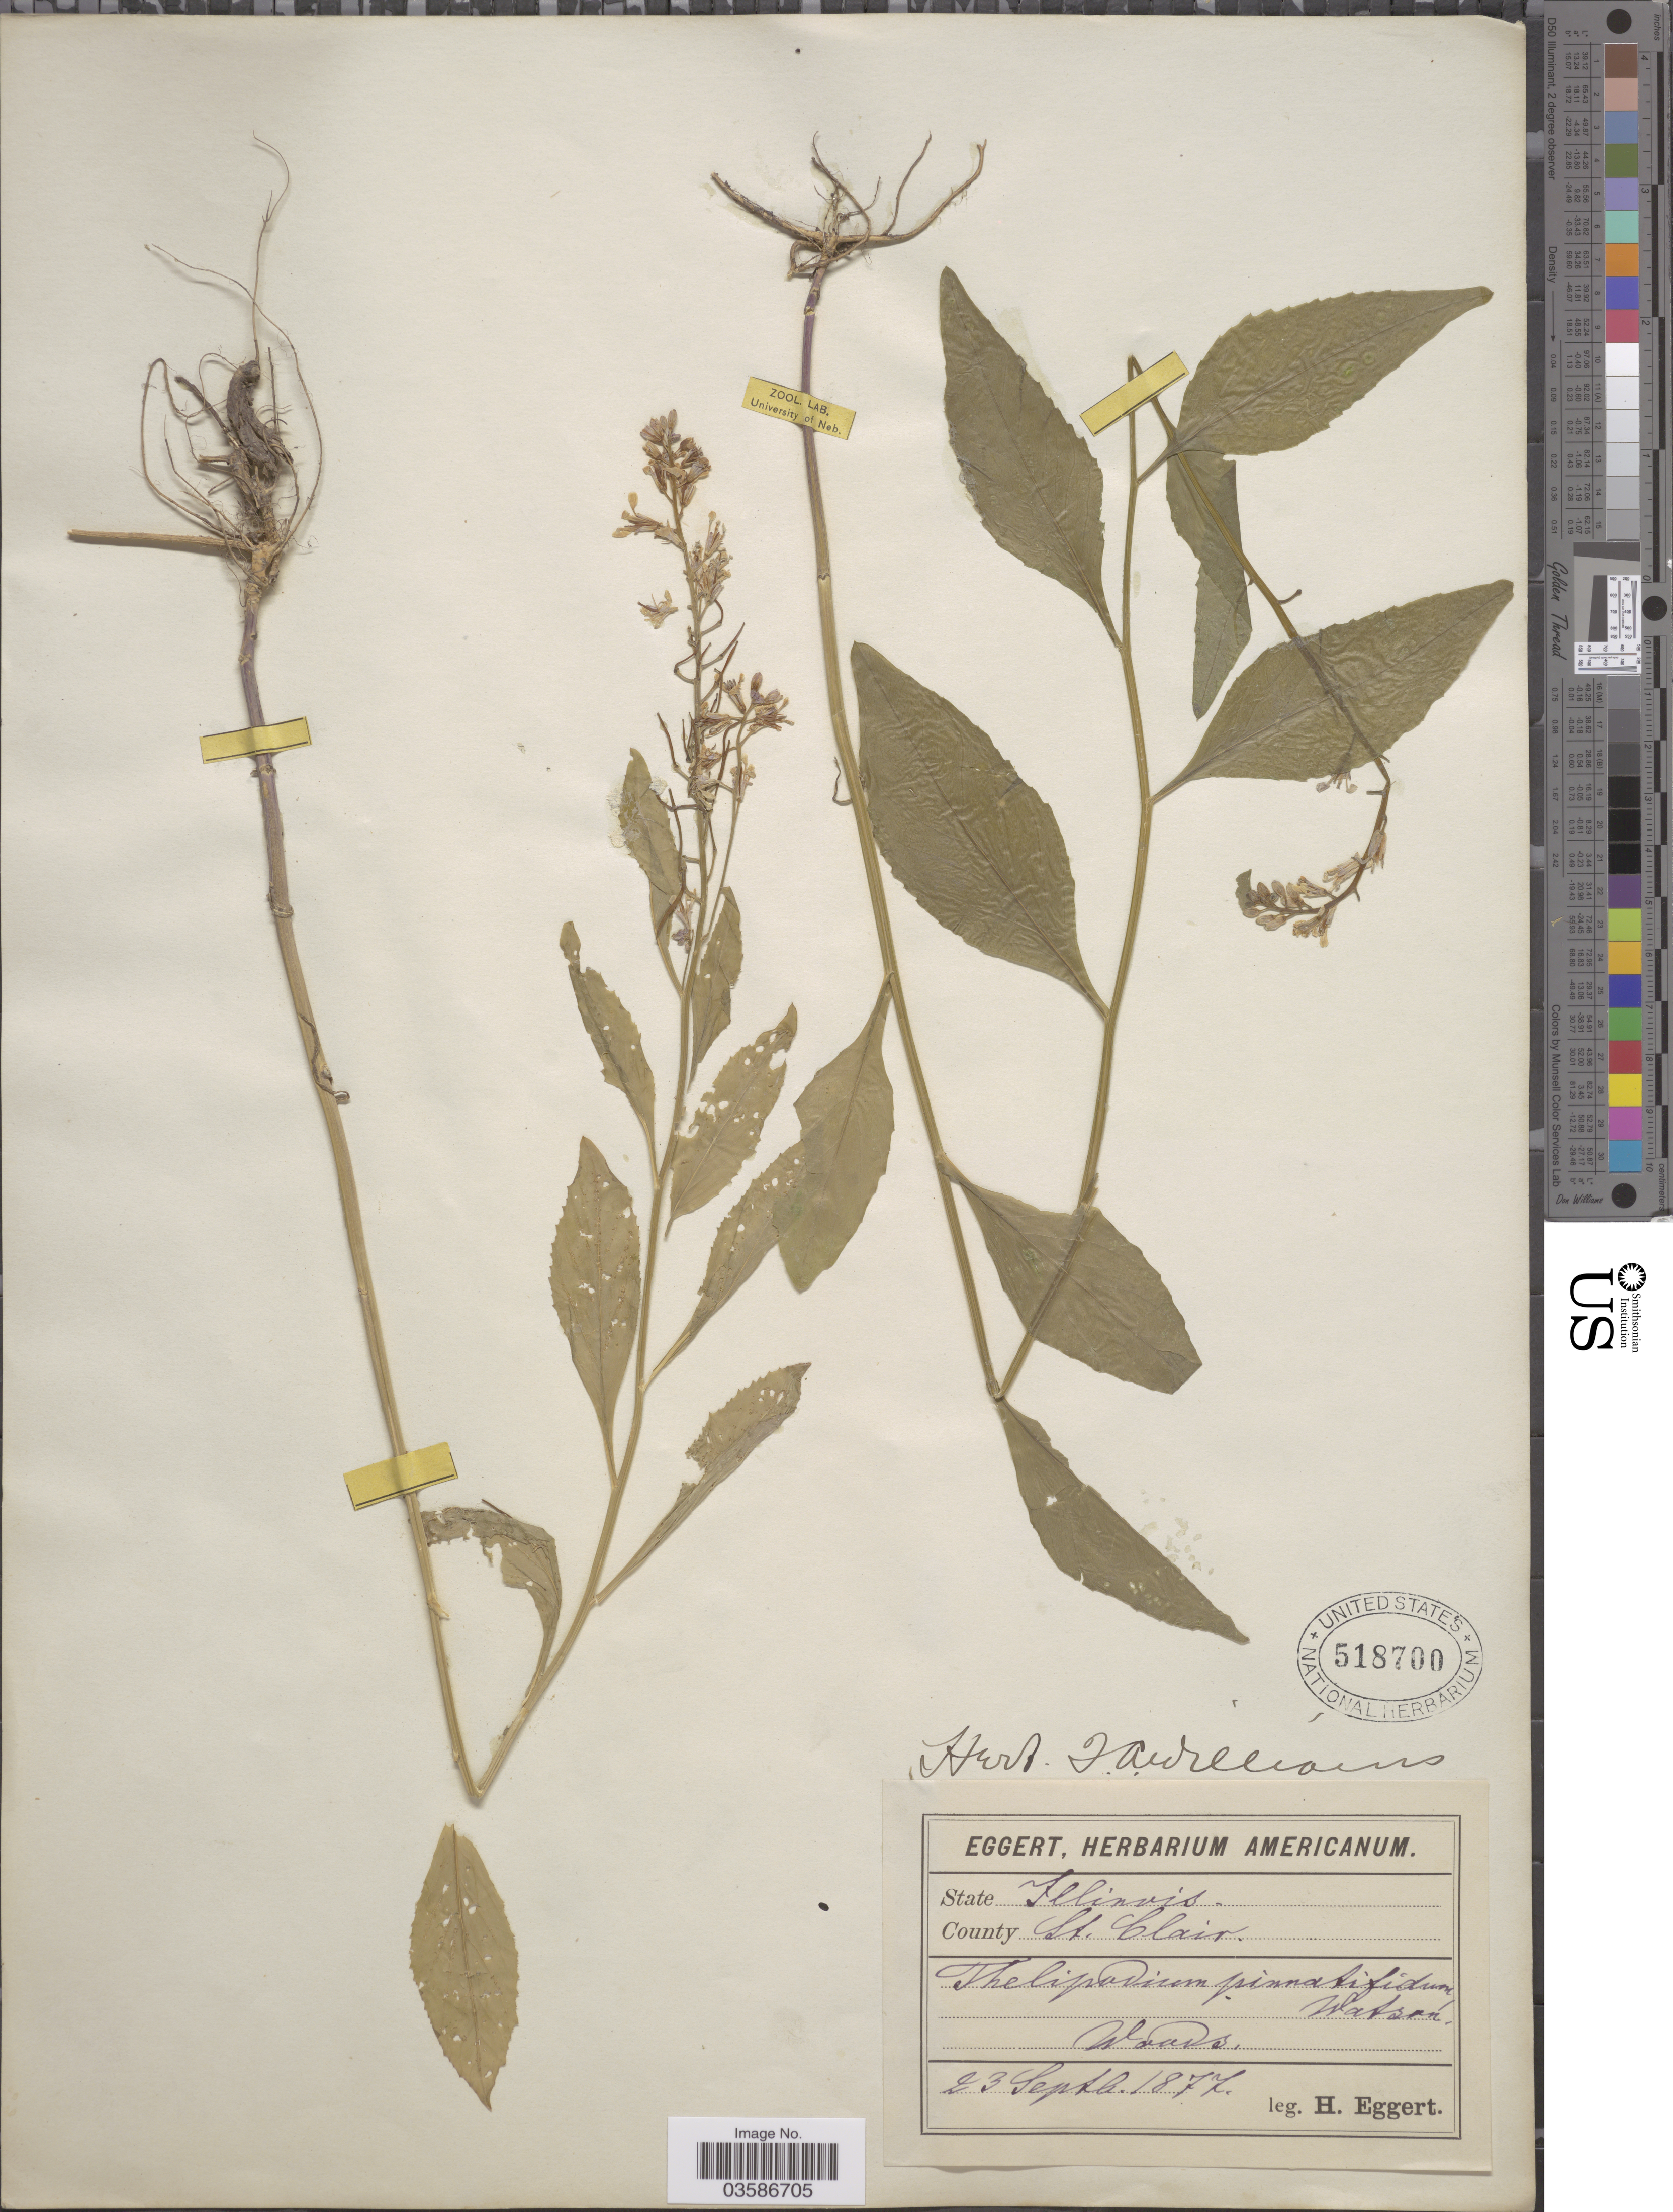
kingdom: Plantae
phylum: Tracheophyta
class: Magnoliopsida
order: Brassicales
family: Brassicaceae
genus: Iodanthus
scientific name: Iodanthus pinnatifidus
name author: (Michx.) Steud.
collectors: H. Eggert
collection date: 1877-09-23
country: United States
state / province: Illinois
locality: County St. Clair.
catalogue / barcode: US 518700